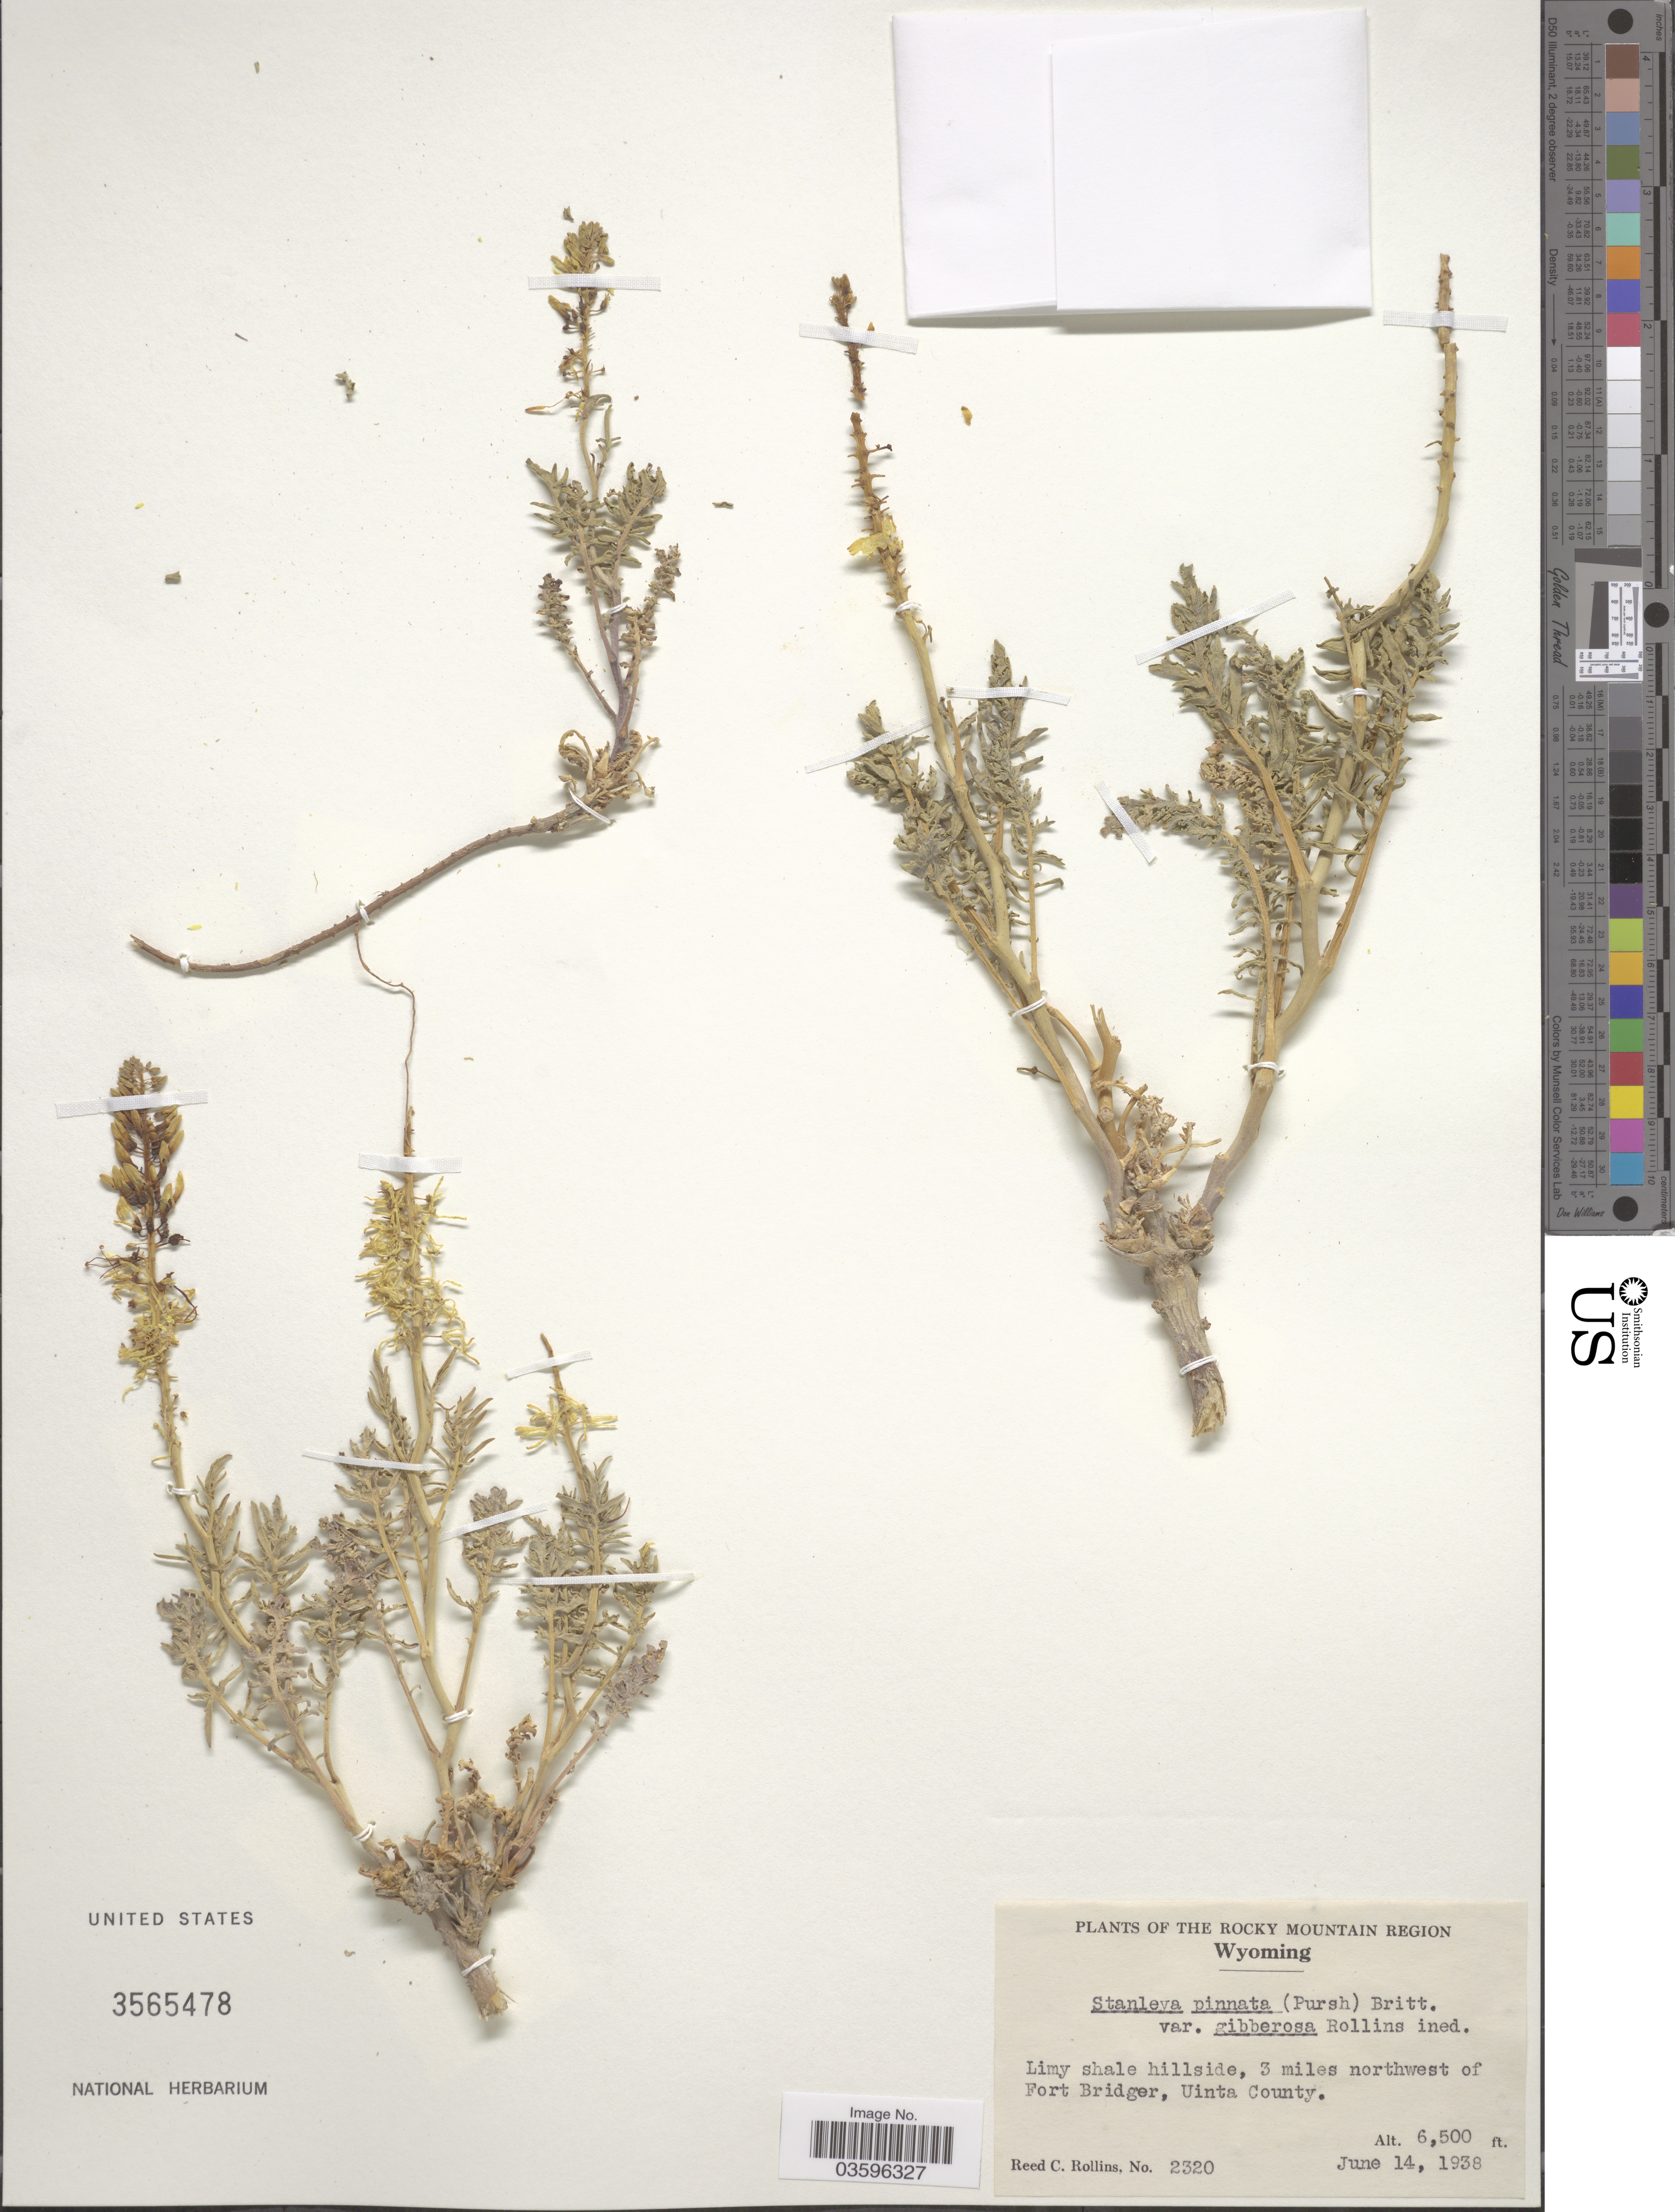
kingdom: Plantae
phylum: Tracheophyta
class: Magnoliopsida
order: Brassicales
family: Brassicaceae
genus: Stanleya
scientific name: Stanleya pinnata var. gibberosa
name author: Rollins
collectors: R. C. Rollins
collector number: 2320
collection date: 1938-06-14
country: United States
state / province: Wyoming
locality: The Rocky Mountain Region. 3 miles northwest of Fort Bridger, Uinta County.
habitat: limy shale hillside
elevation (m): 1981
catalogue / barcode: US 3565478